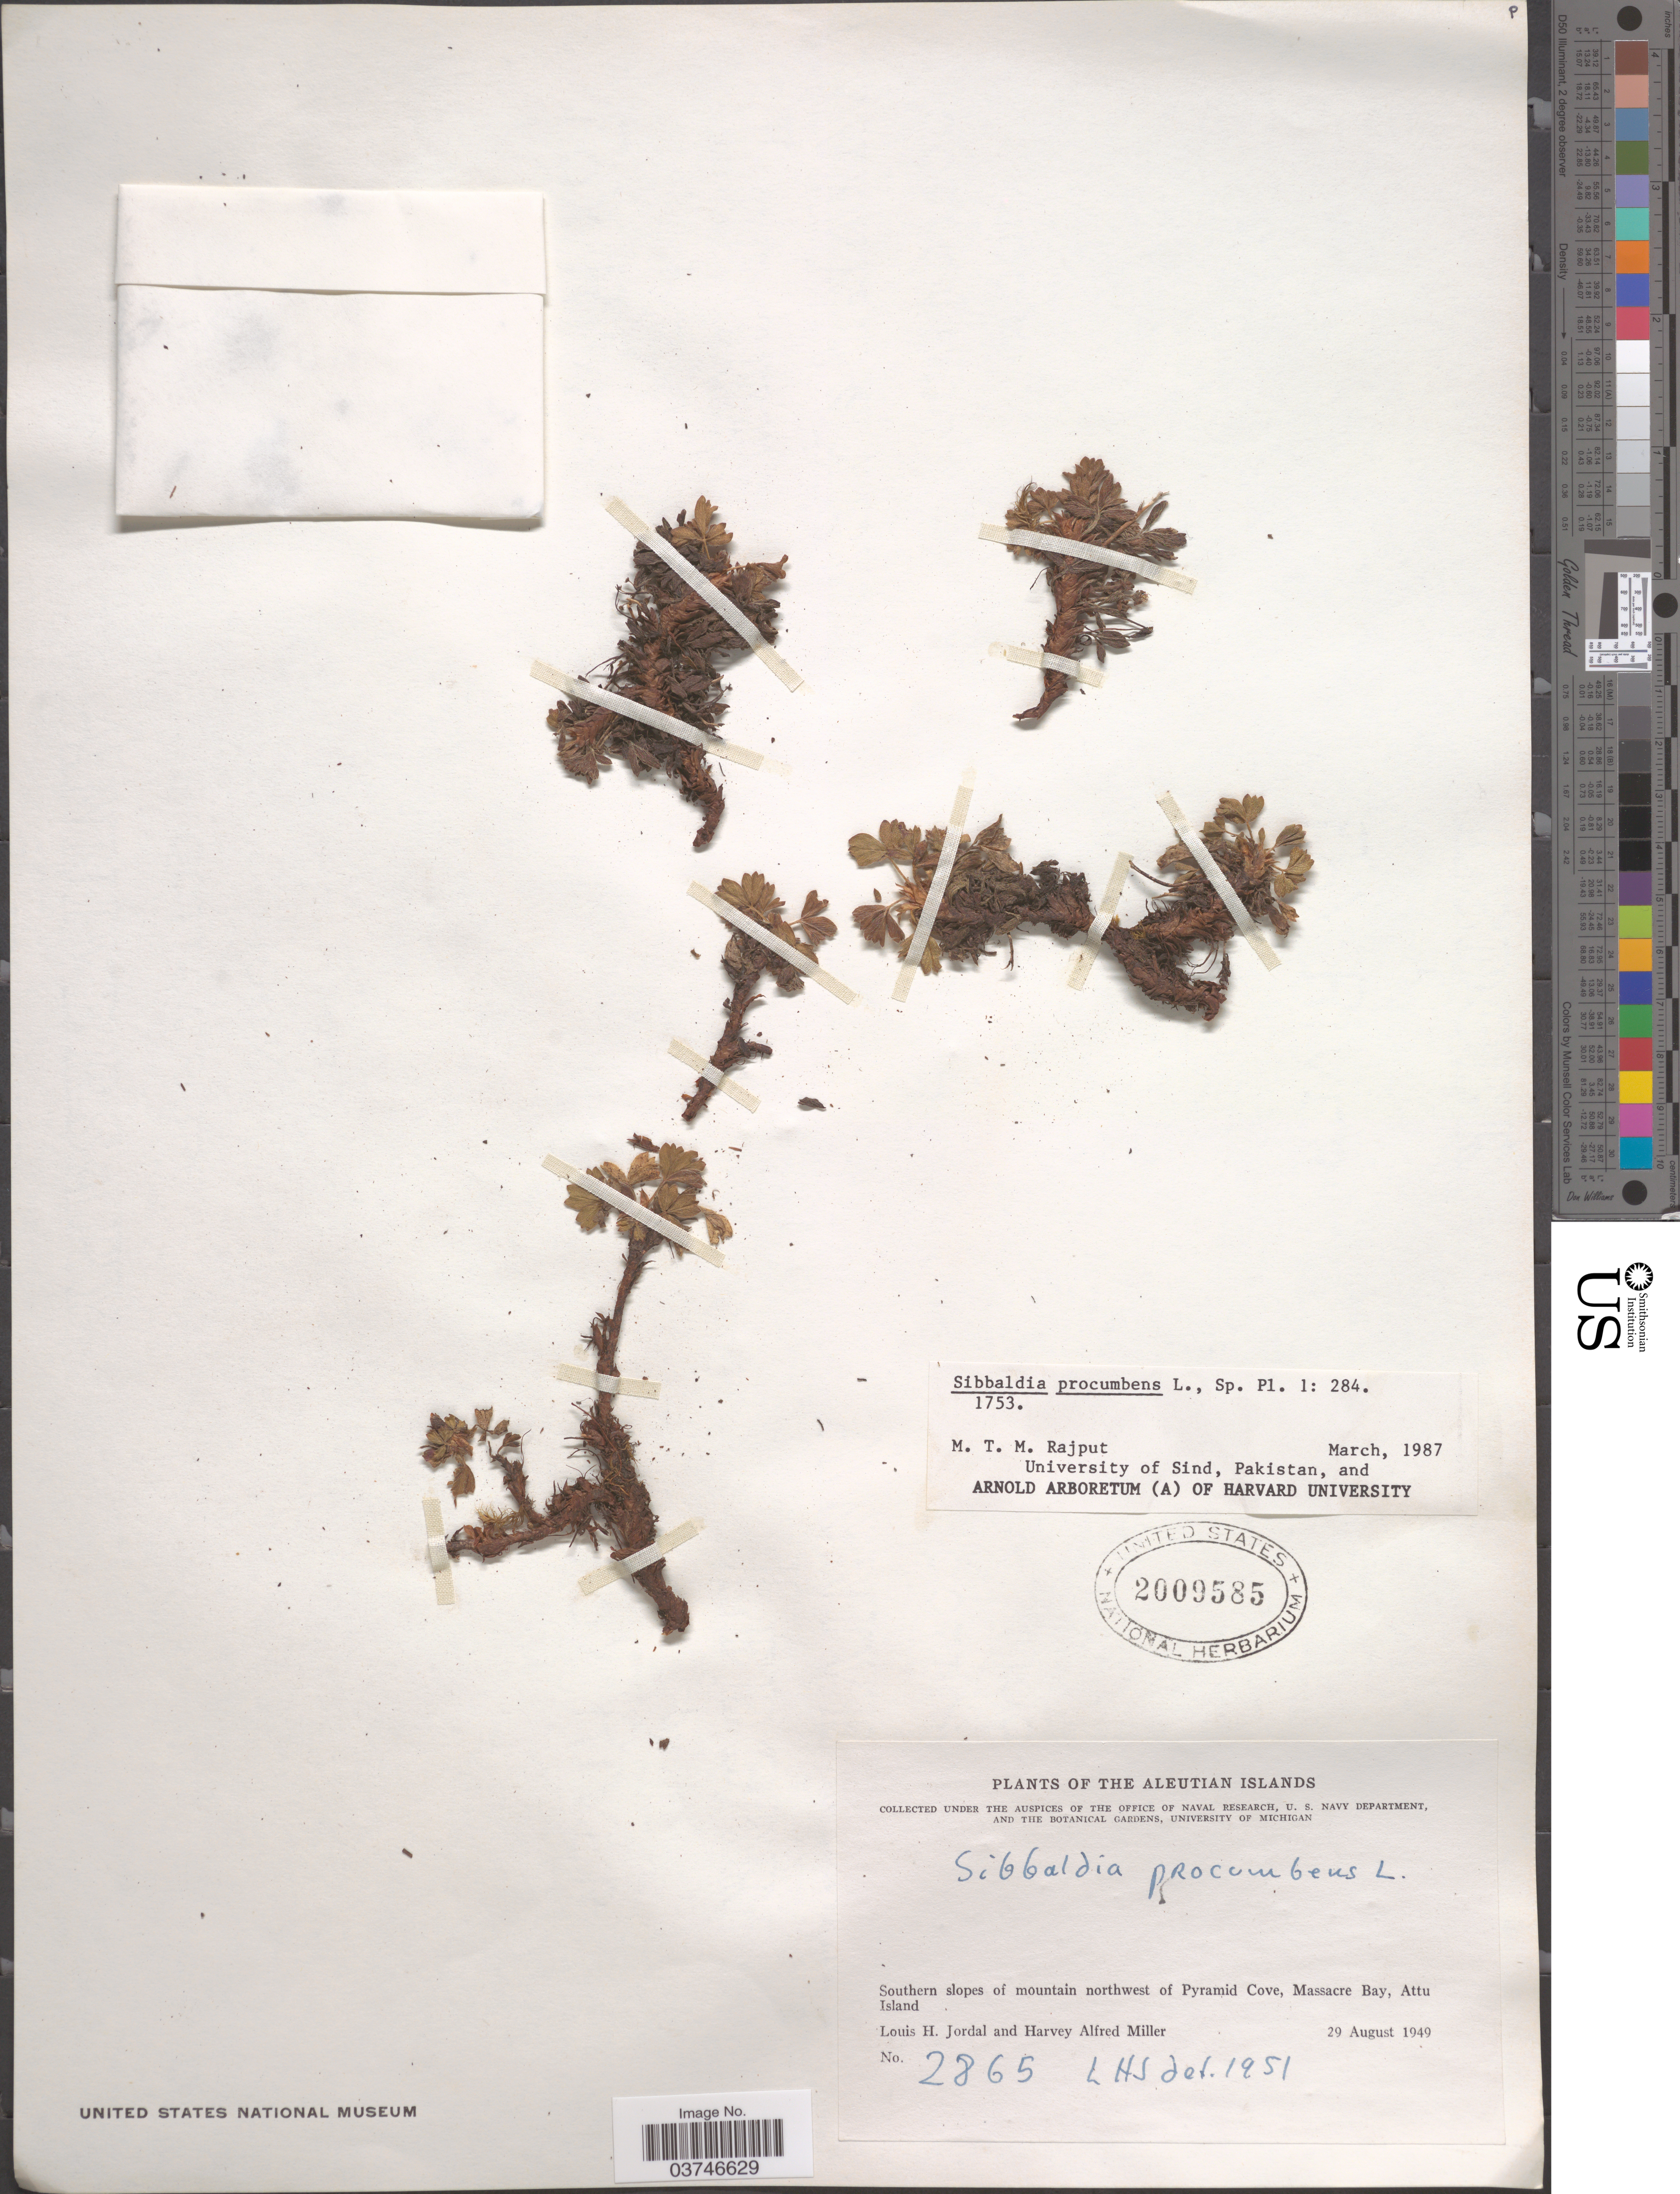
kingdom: Plantae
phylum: Tracheophyta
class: Magnoliopsida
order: Rosales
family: Rosaceae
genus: Sibbaldia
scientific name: Sibbaldia procumbens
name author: L.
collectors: L. Jordal & H. A. Miller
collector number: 2865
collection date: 1949-08-29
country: United States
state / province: Alaska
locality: The Aleutian Islands. Southern slopes of mountain northwest of Pyramid Cove, Massacre Bay, Attu Island.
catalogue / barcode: US 2009585